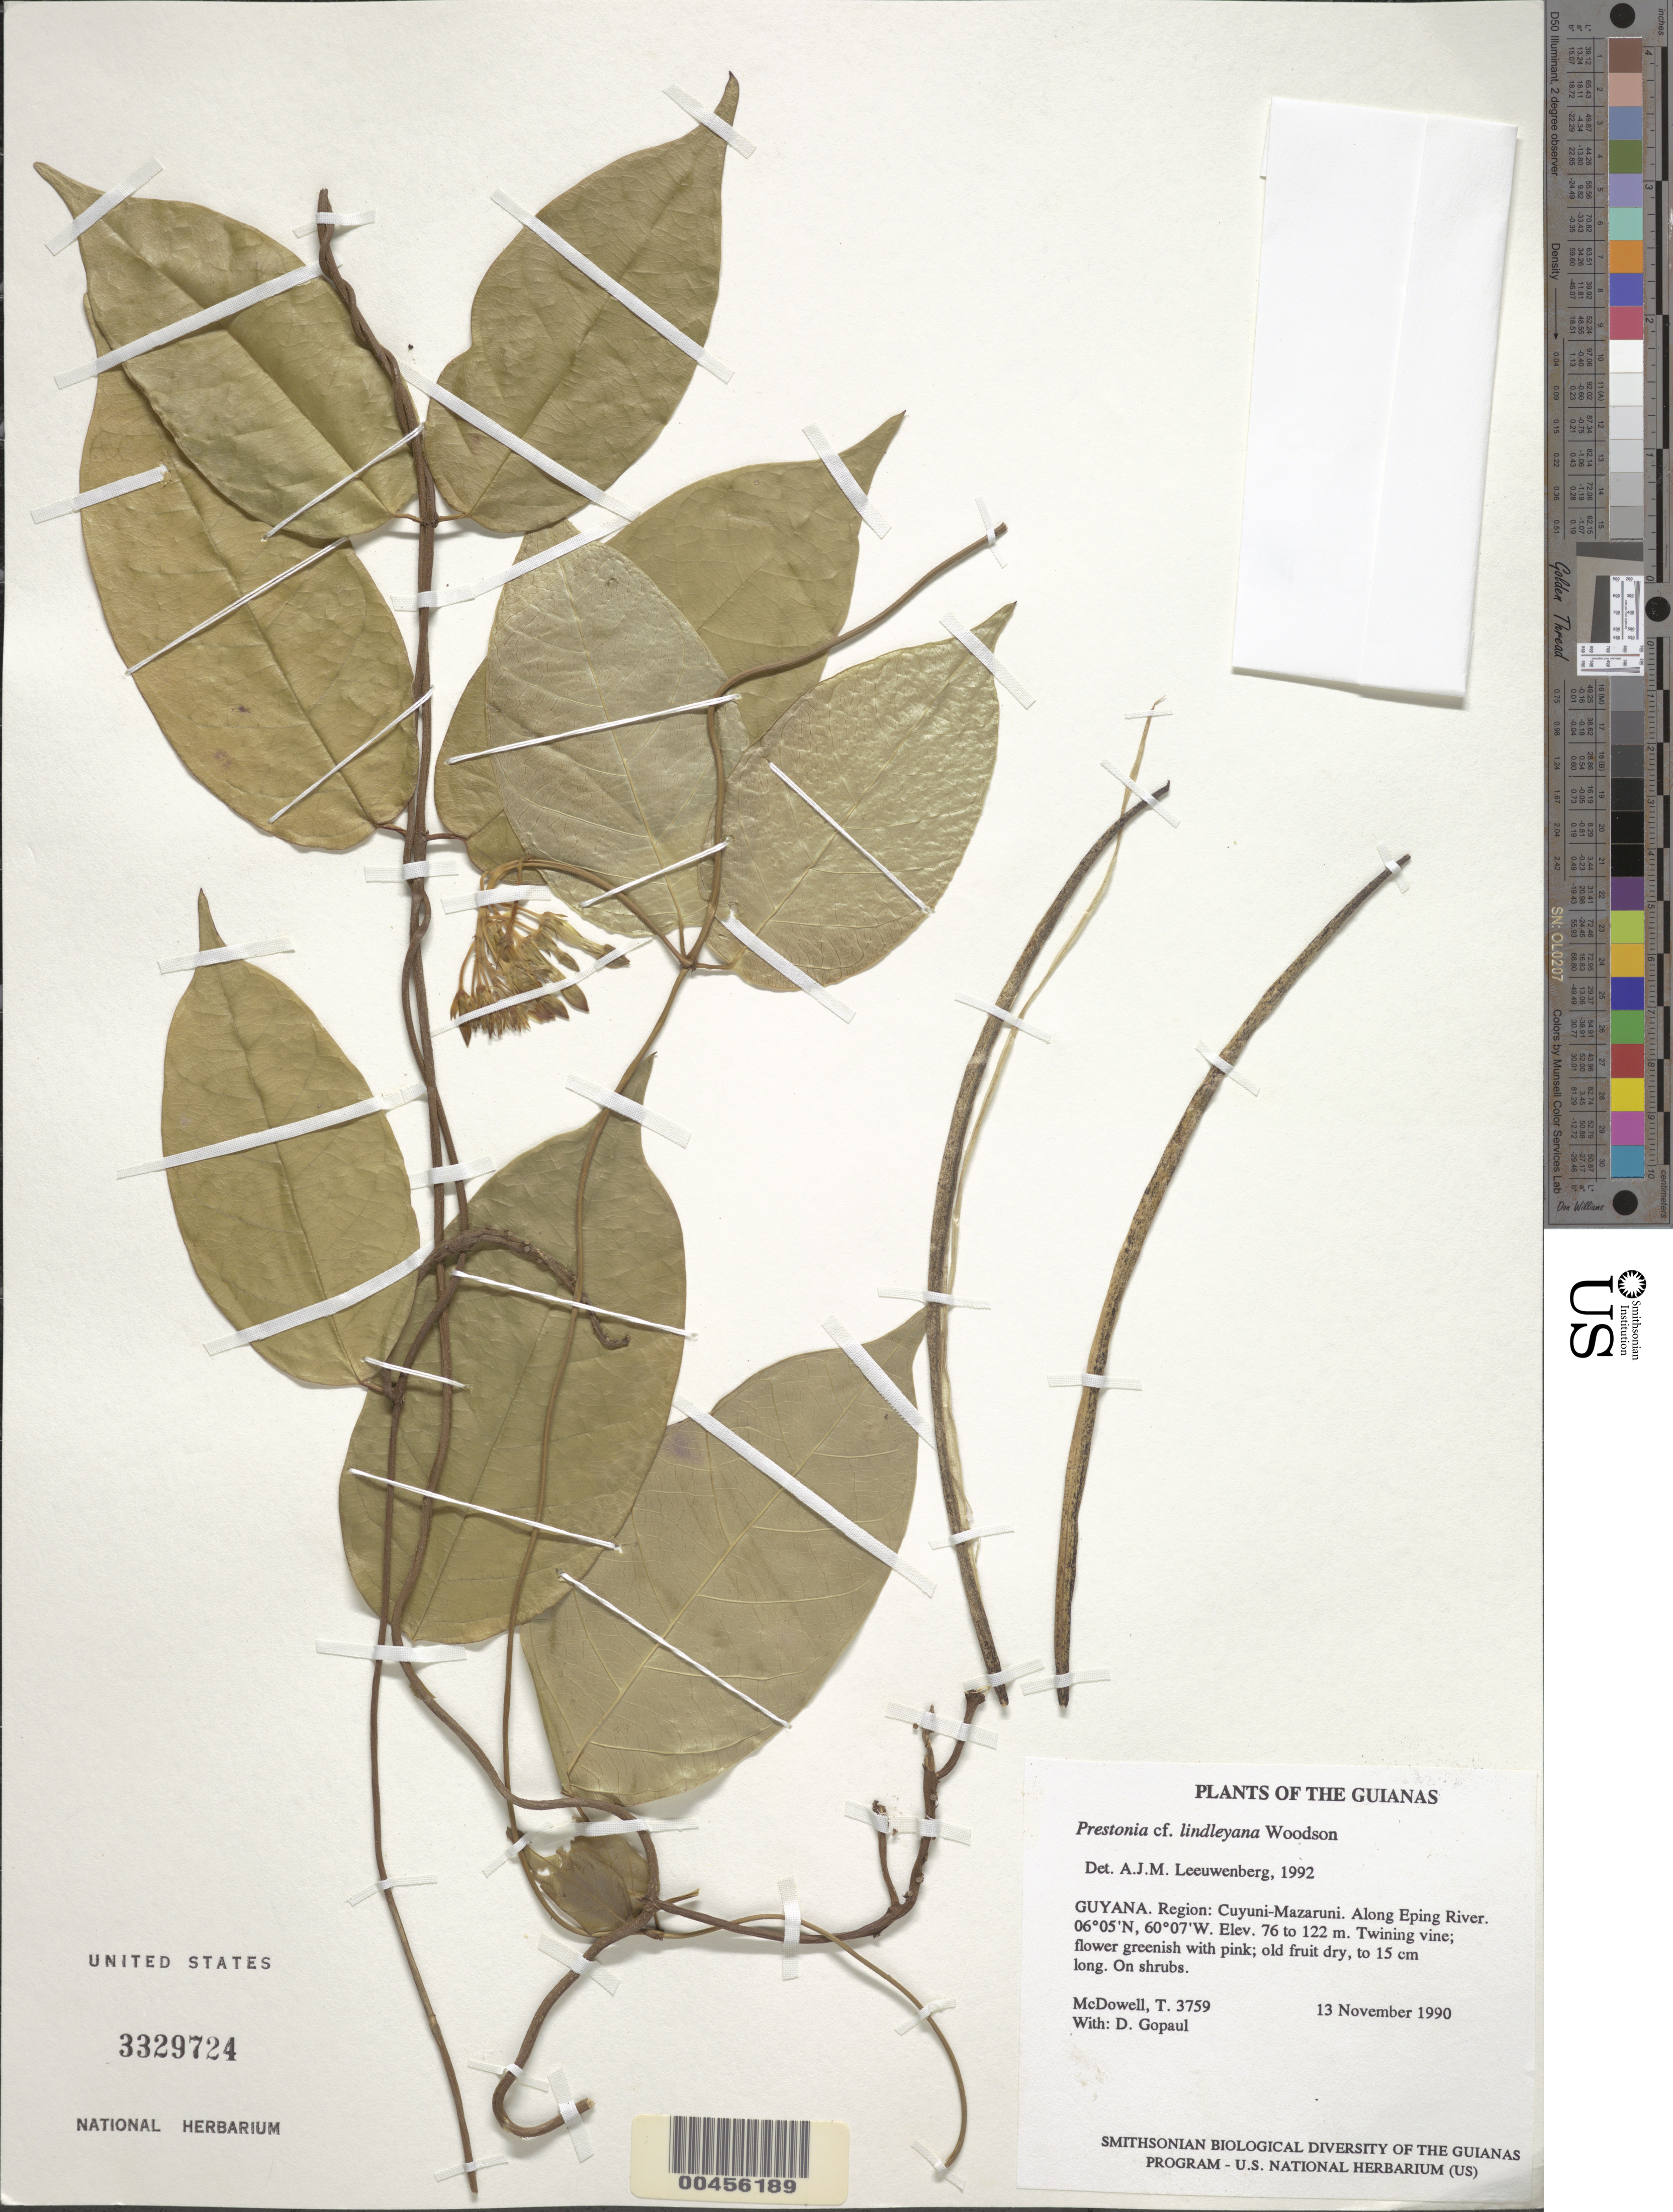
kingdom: Plantae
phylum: Tracheophyta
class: Magnoliopsida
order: Gentianales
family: Apocynaceae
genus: Prestonia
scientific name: Prestonia lindleyana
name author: Woodson ex Gleason & A.C. Sm.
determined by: Leeuwenberg, A. J. M.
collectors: T. McDowell & D. Gopaul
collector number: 3759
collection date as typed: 13 November 1990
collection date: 1990-11-13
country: Guyana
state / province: Cuyuni-Mazaruni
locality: At edge of clearing, Golden Star Resources camp, Eping River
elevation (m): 76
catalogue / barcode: US 3329724